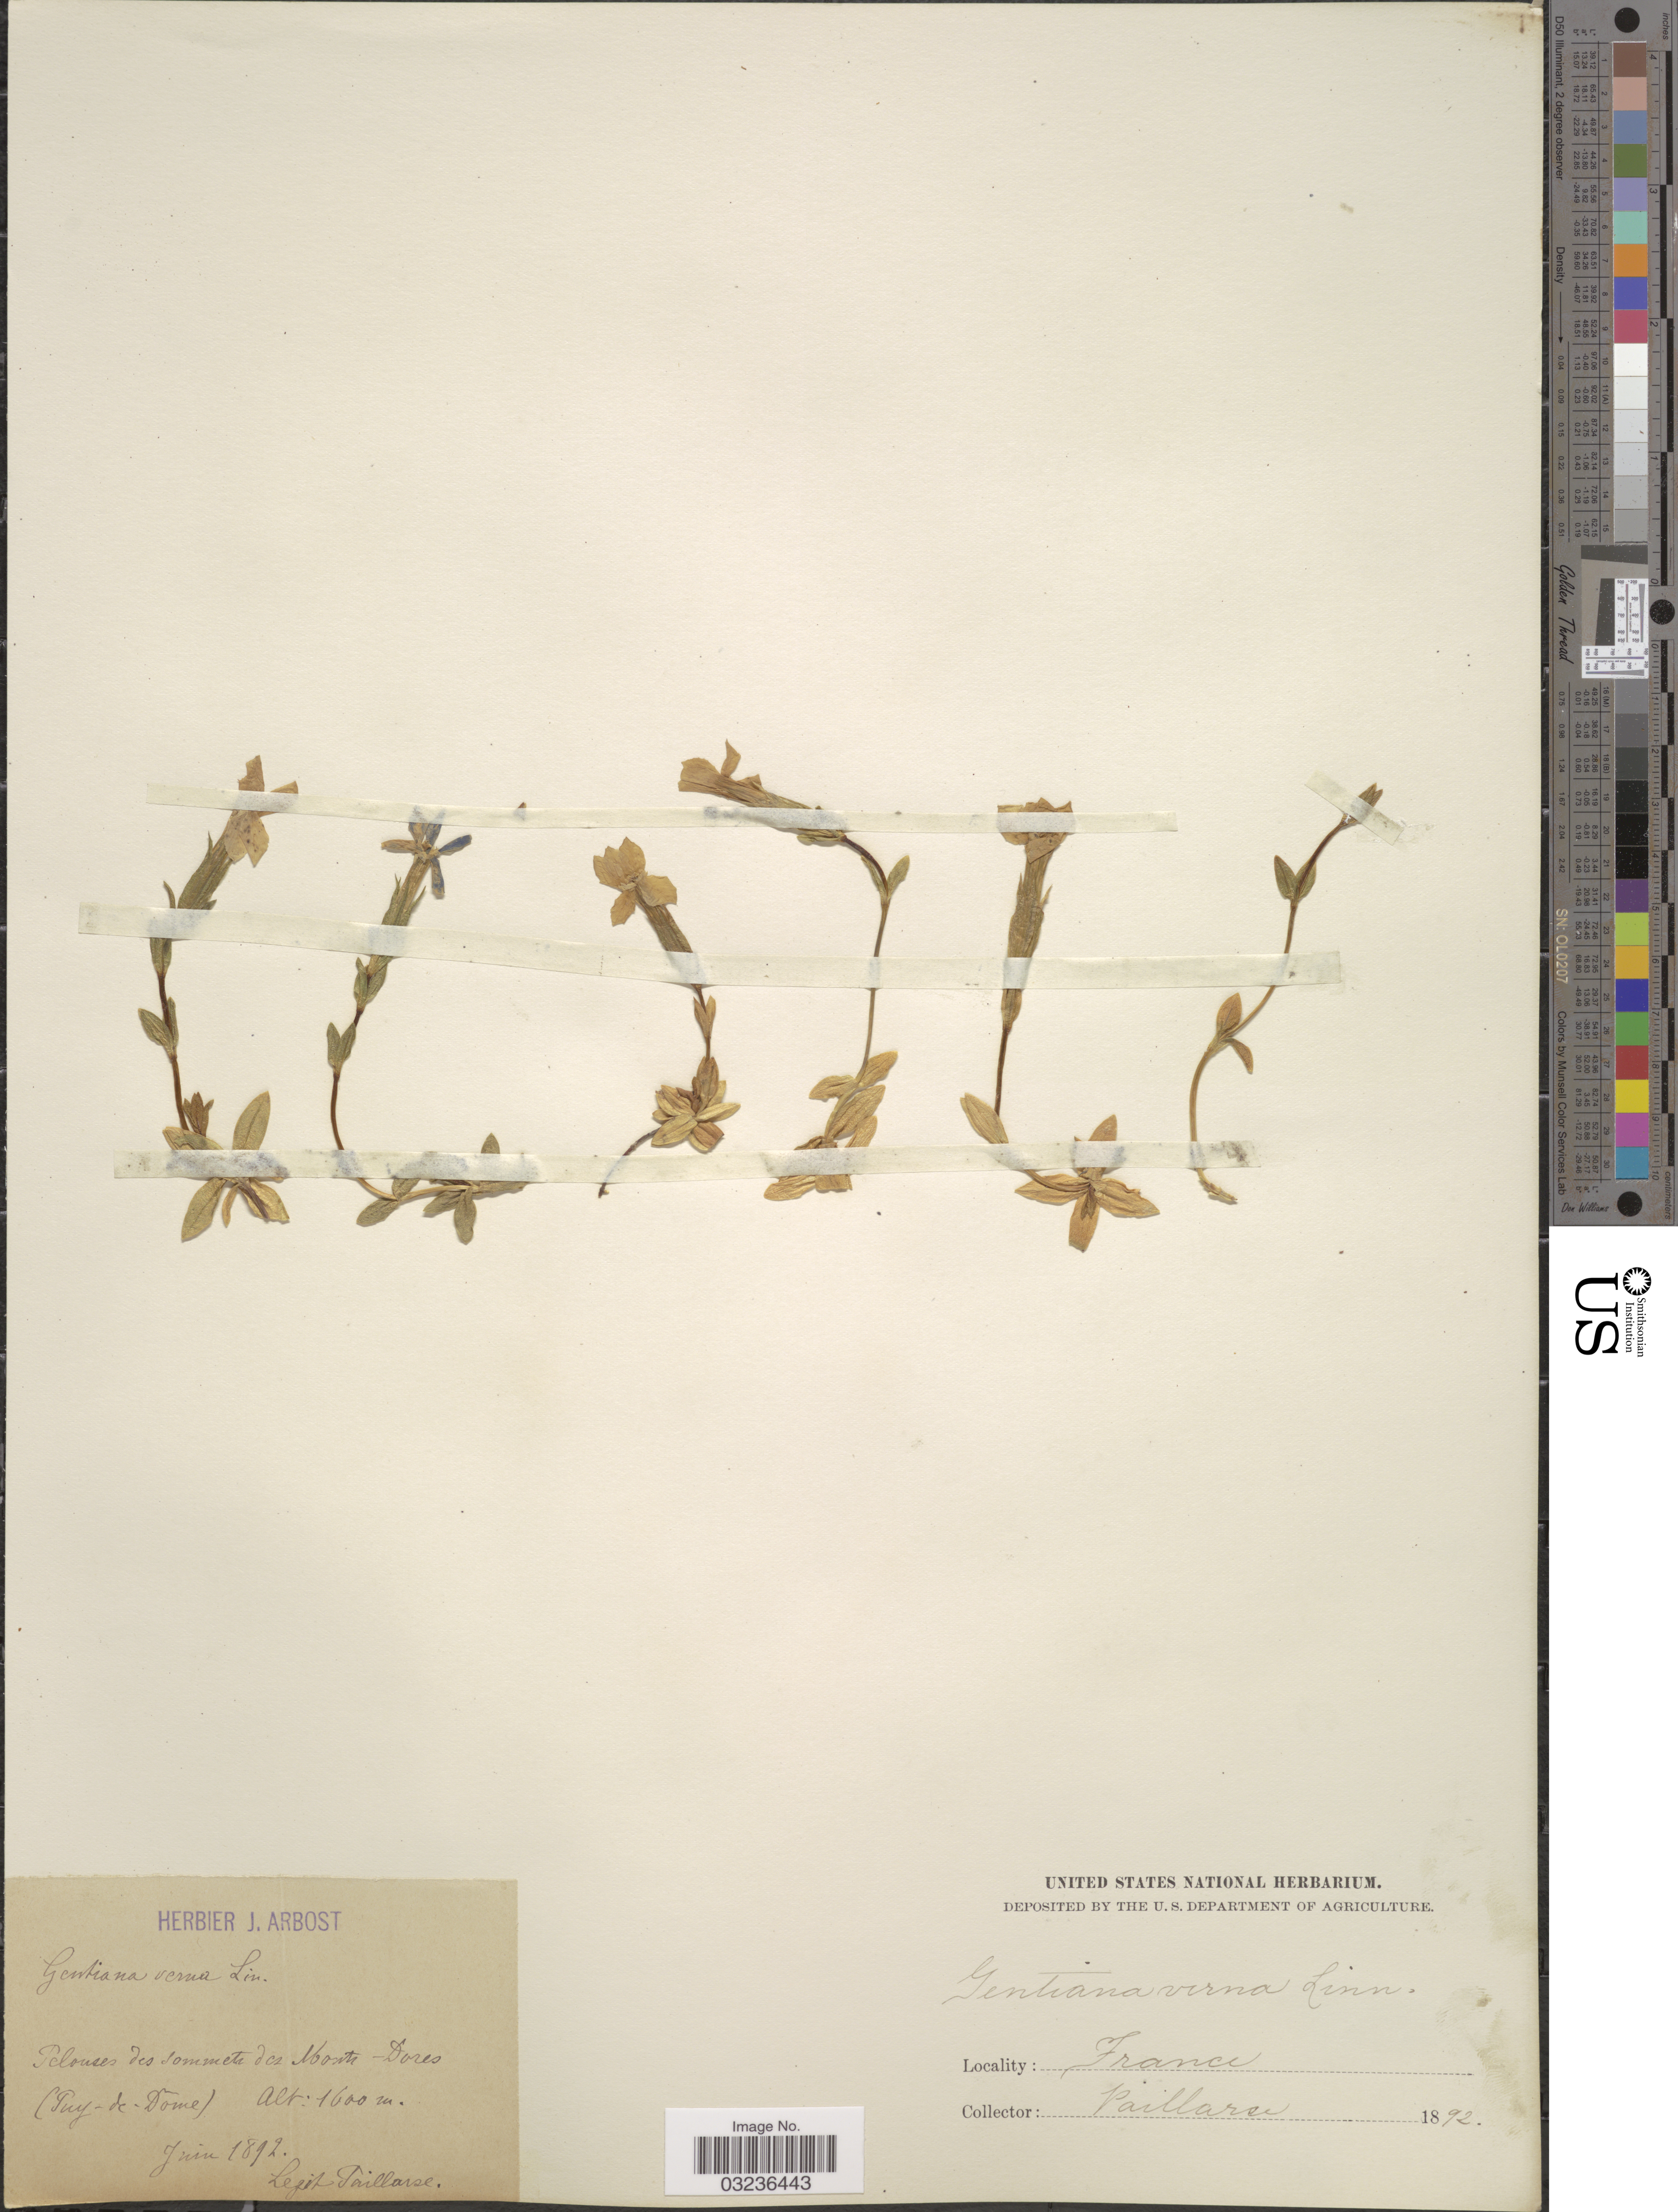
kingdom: Plantae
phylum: Tracheophyta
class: Magnoliopsida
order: Gentianales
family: Gentianaceae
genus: Gentiana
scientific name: Gentiana verna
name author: L.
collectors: Paillarse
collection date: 1892-06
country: France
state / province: Auvergne-Rhône-Alpes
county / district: Puy-de-Dôme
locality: Pelouses des sommets des Monte - Dores (Puy-de-Dome).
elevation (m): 1600